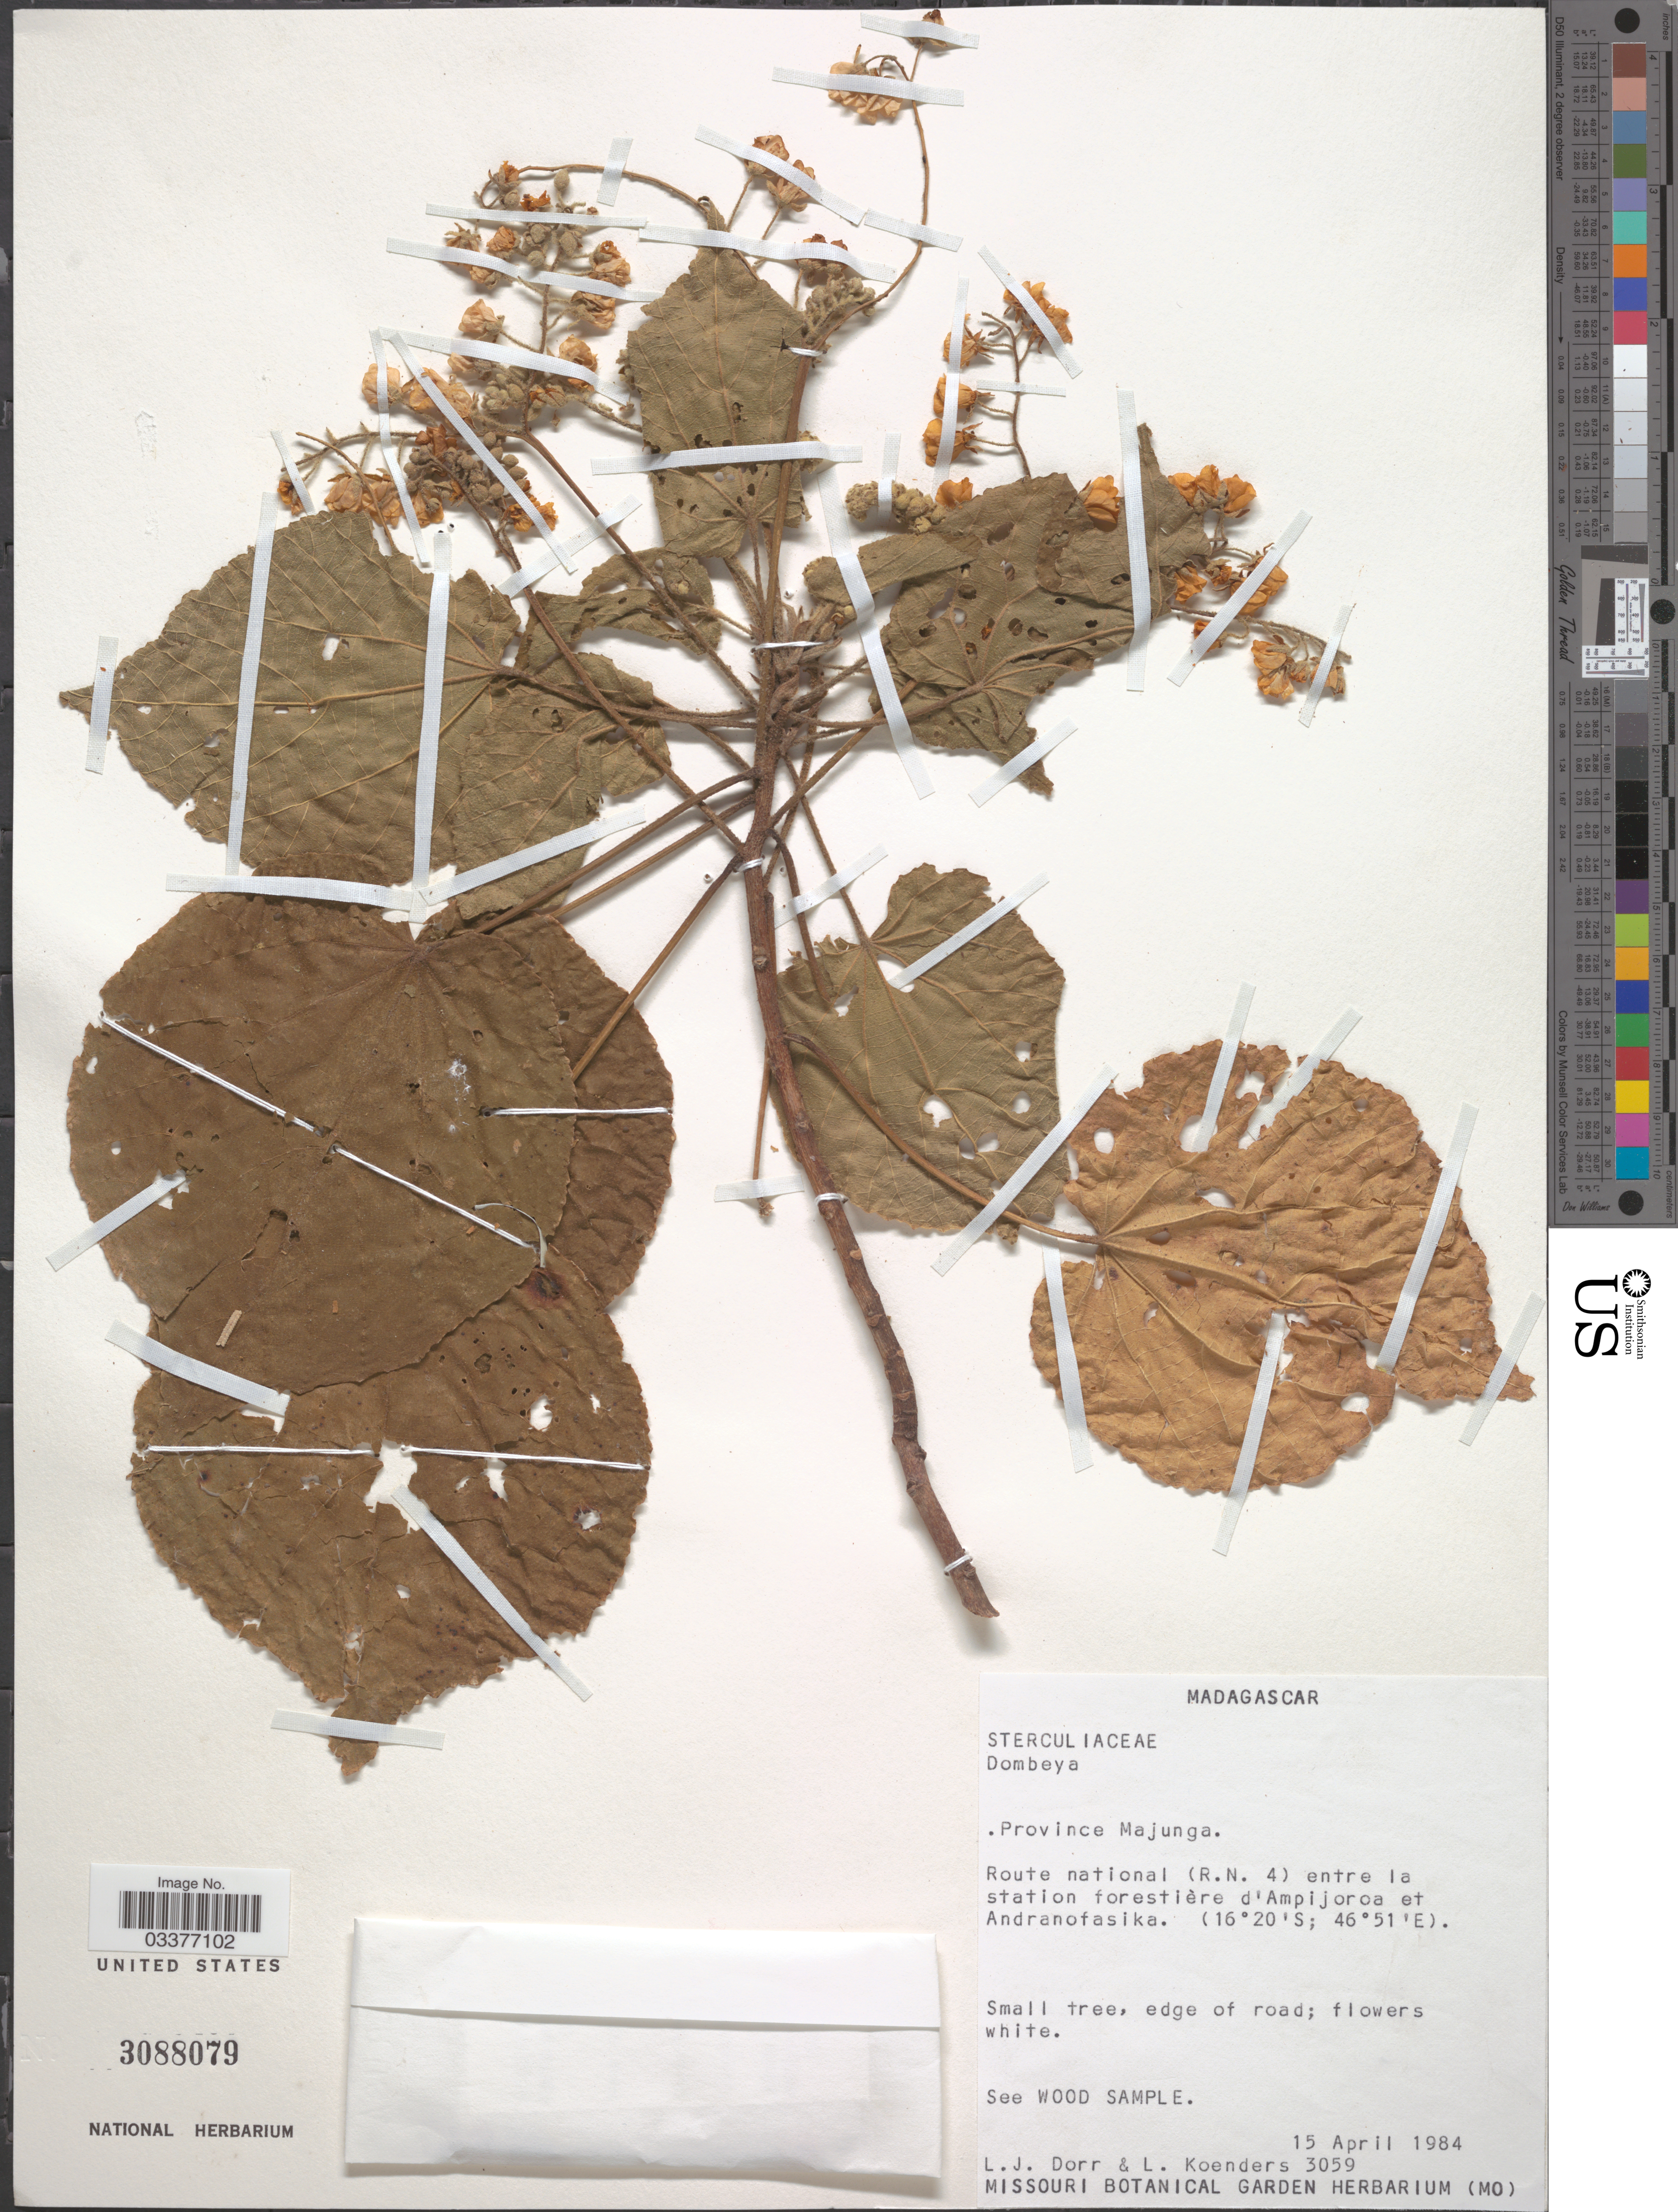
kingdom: Plantae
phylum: Tracheophyta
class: Magnoliopsida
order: Malvales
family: Malvaceae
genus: Dombeya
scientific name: Dombeya greveana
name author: Baill.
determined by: Jourdain-Fievet, L.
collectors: L. J. Dorr & L. Koenders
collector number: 3059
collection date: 1984-04-15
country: Madagascar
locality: Province Majunga. Route national (R.N. 4) entre la station forestière d'Ampijoroa et Andranofasika.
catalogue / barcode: US 3088079